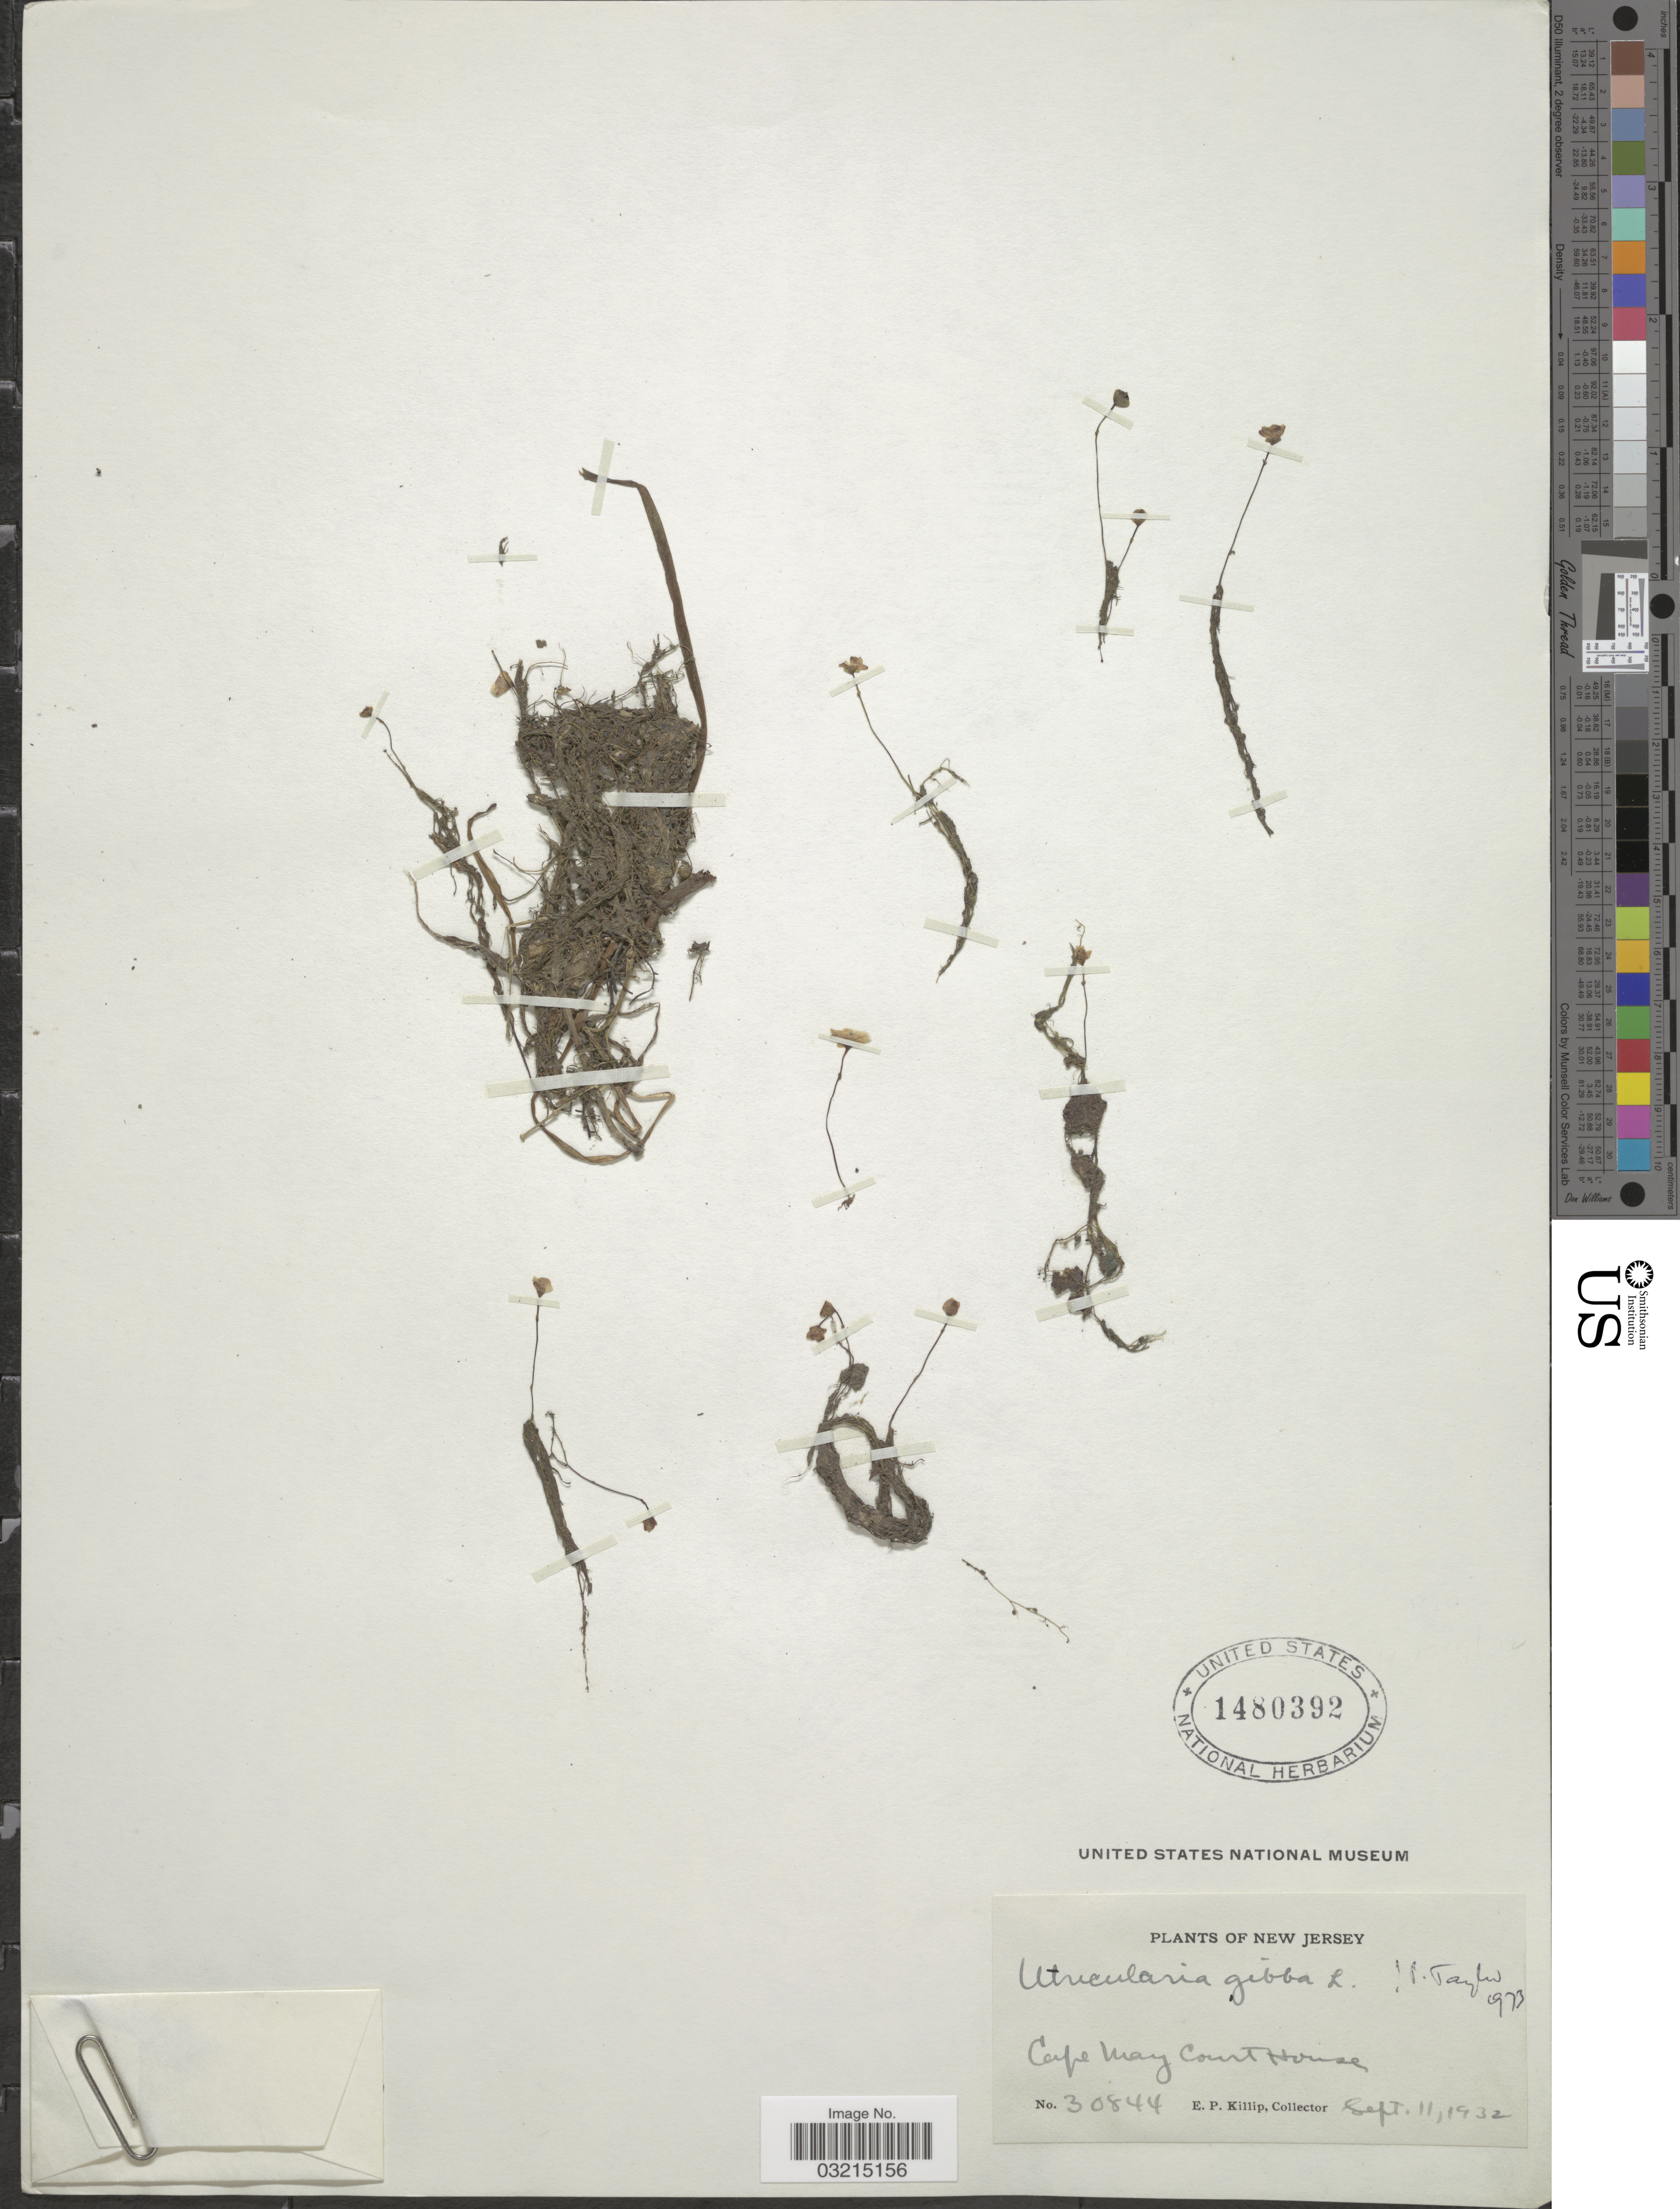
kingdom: Plantae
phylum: Tracheophyta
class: Magnoliopsida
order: Lamiales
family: Lentibulariaceae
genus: Utricularia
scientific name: Utricularia gibba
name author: L.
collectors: E. P. Killip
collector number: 30844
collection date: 1932-09-11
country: United States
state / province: New Jersey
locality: Cape May Court House.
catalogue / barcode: US 1480392